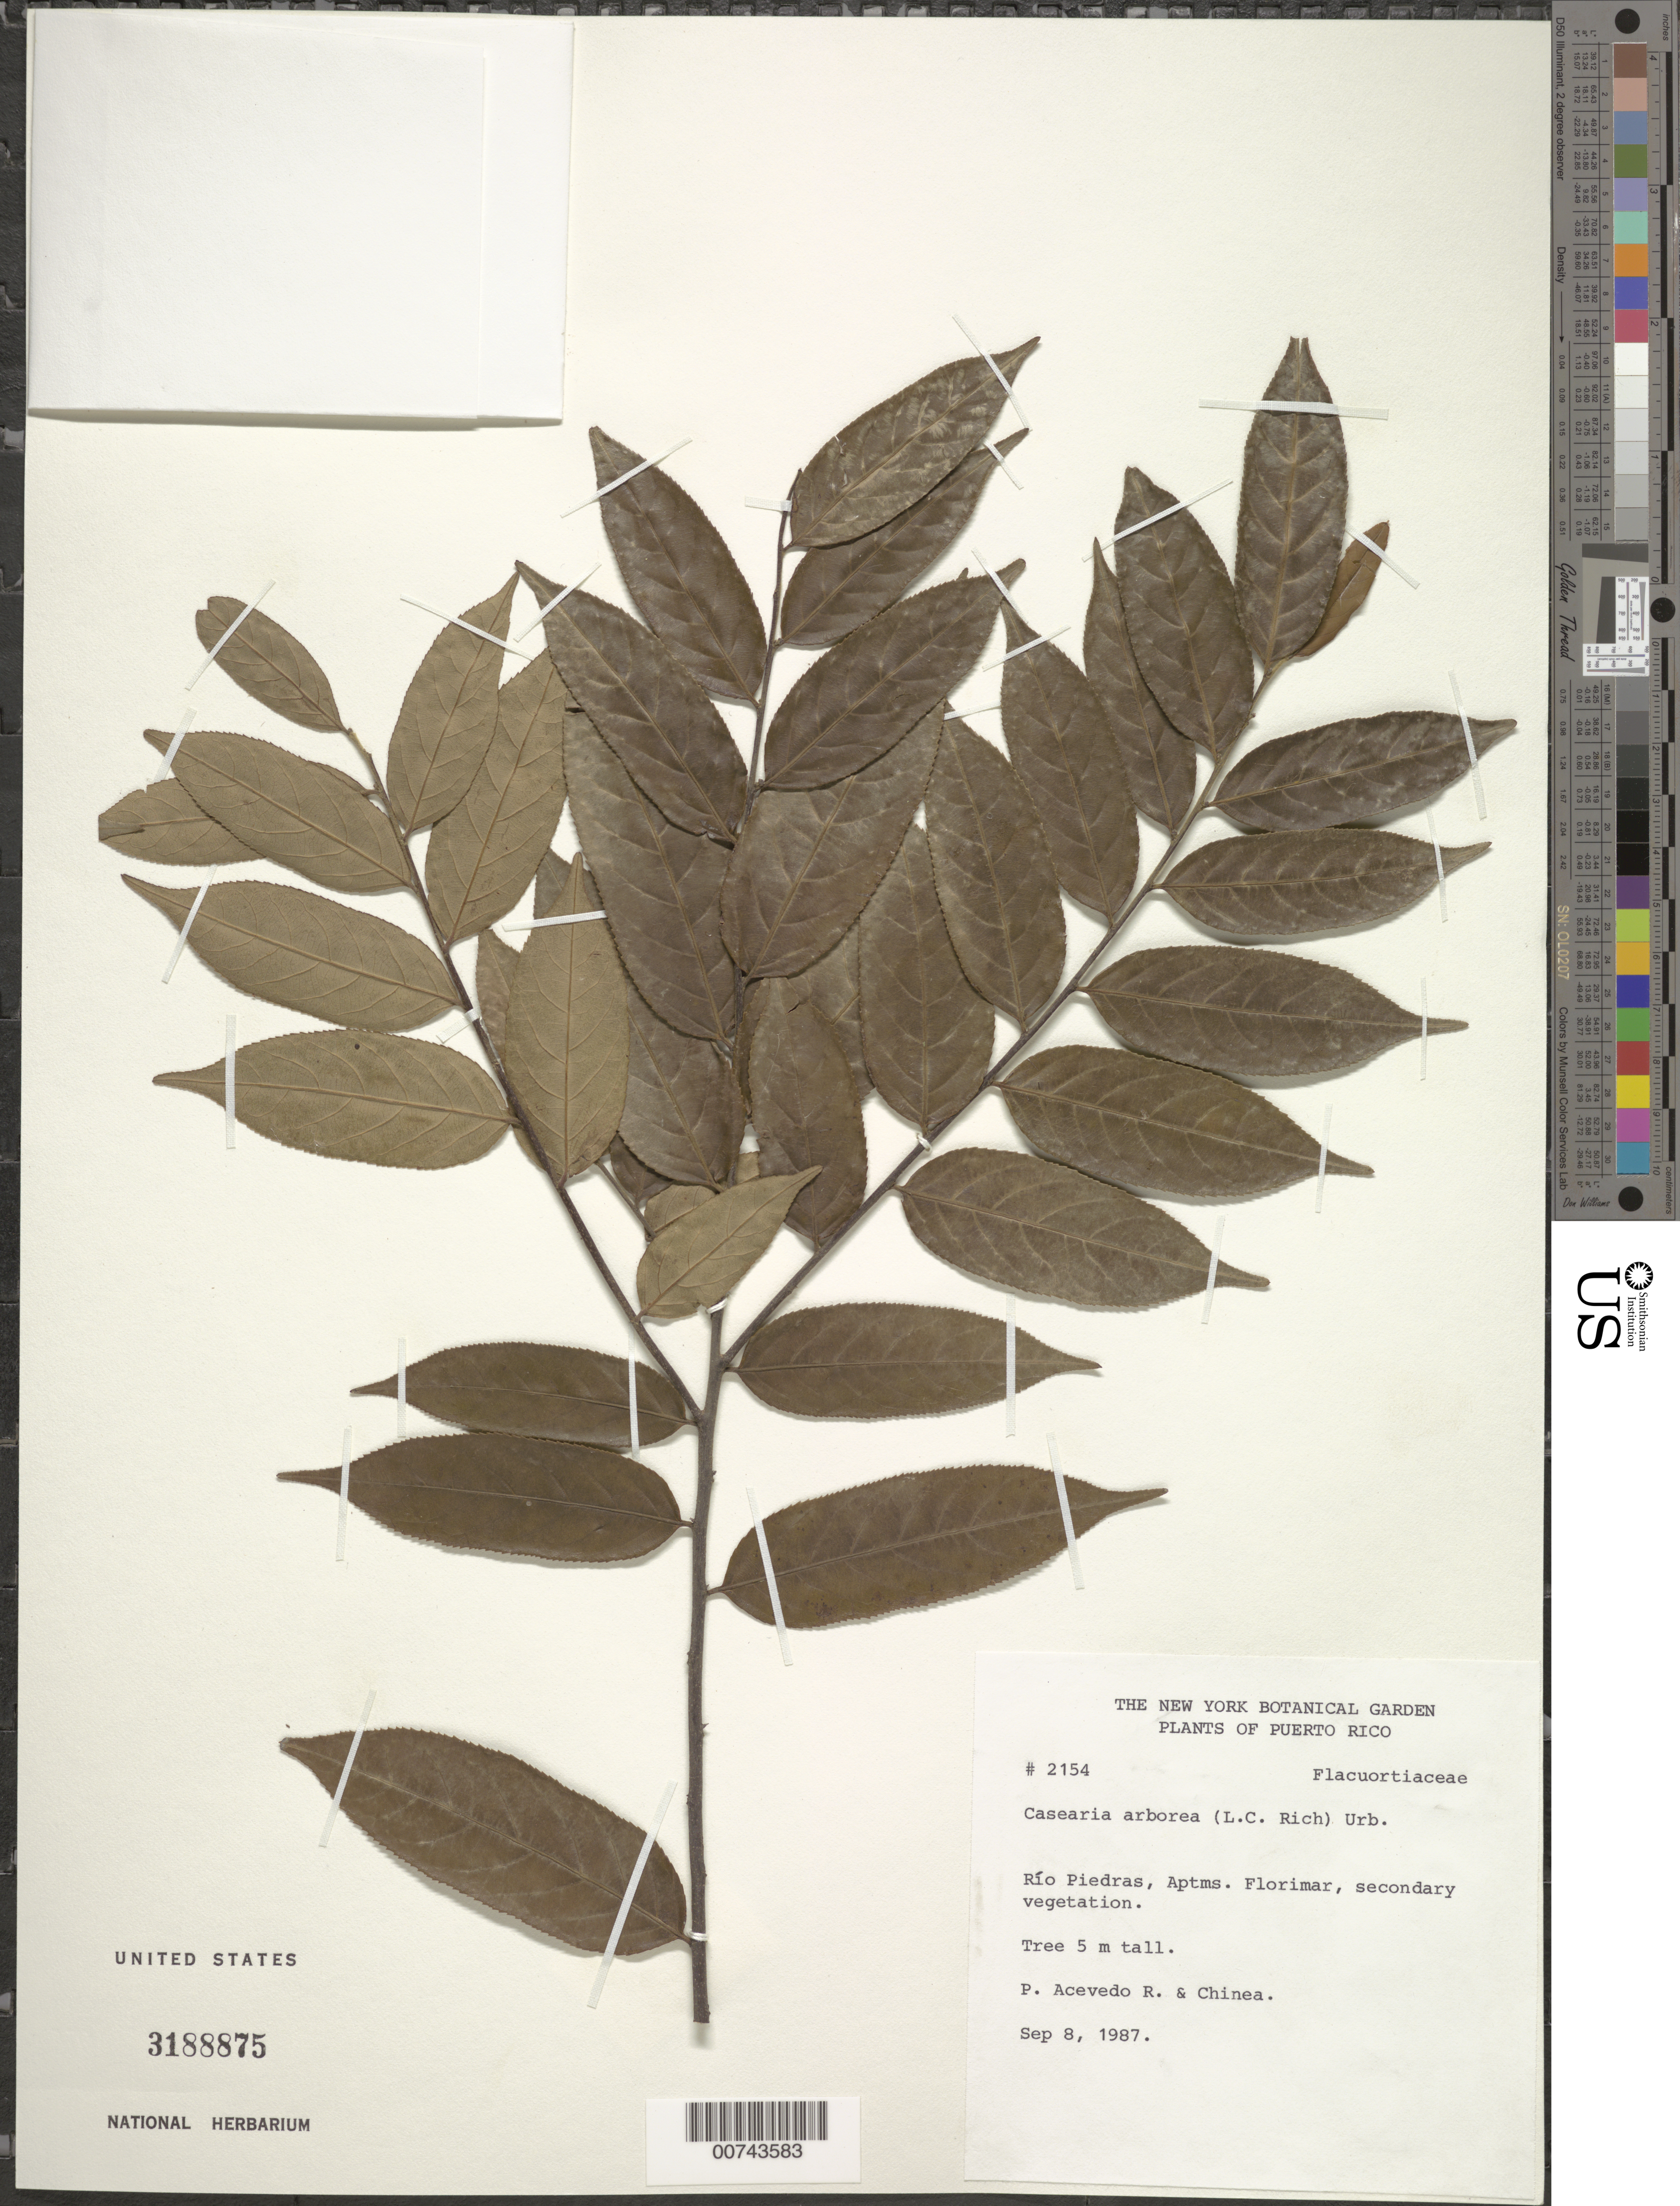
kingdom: Plantae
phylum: Tracheophyta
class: Magnoliopsida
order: Malpighiales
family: Salicaceae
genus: Casearia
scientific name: Casearia arborea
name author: (Rich.) Urb.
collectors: P. Acevedo-Rodr. & D. Chinea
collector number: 2154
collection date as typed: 10 Sep 1987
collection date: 1987-09-10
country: Puerto Rico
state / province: San Juan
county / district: Río Piedras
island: Puerto Rico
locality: Río Piedras; close to Florimar Apt.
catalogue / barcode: US 3188875